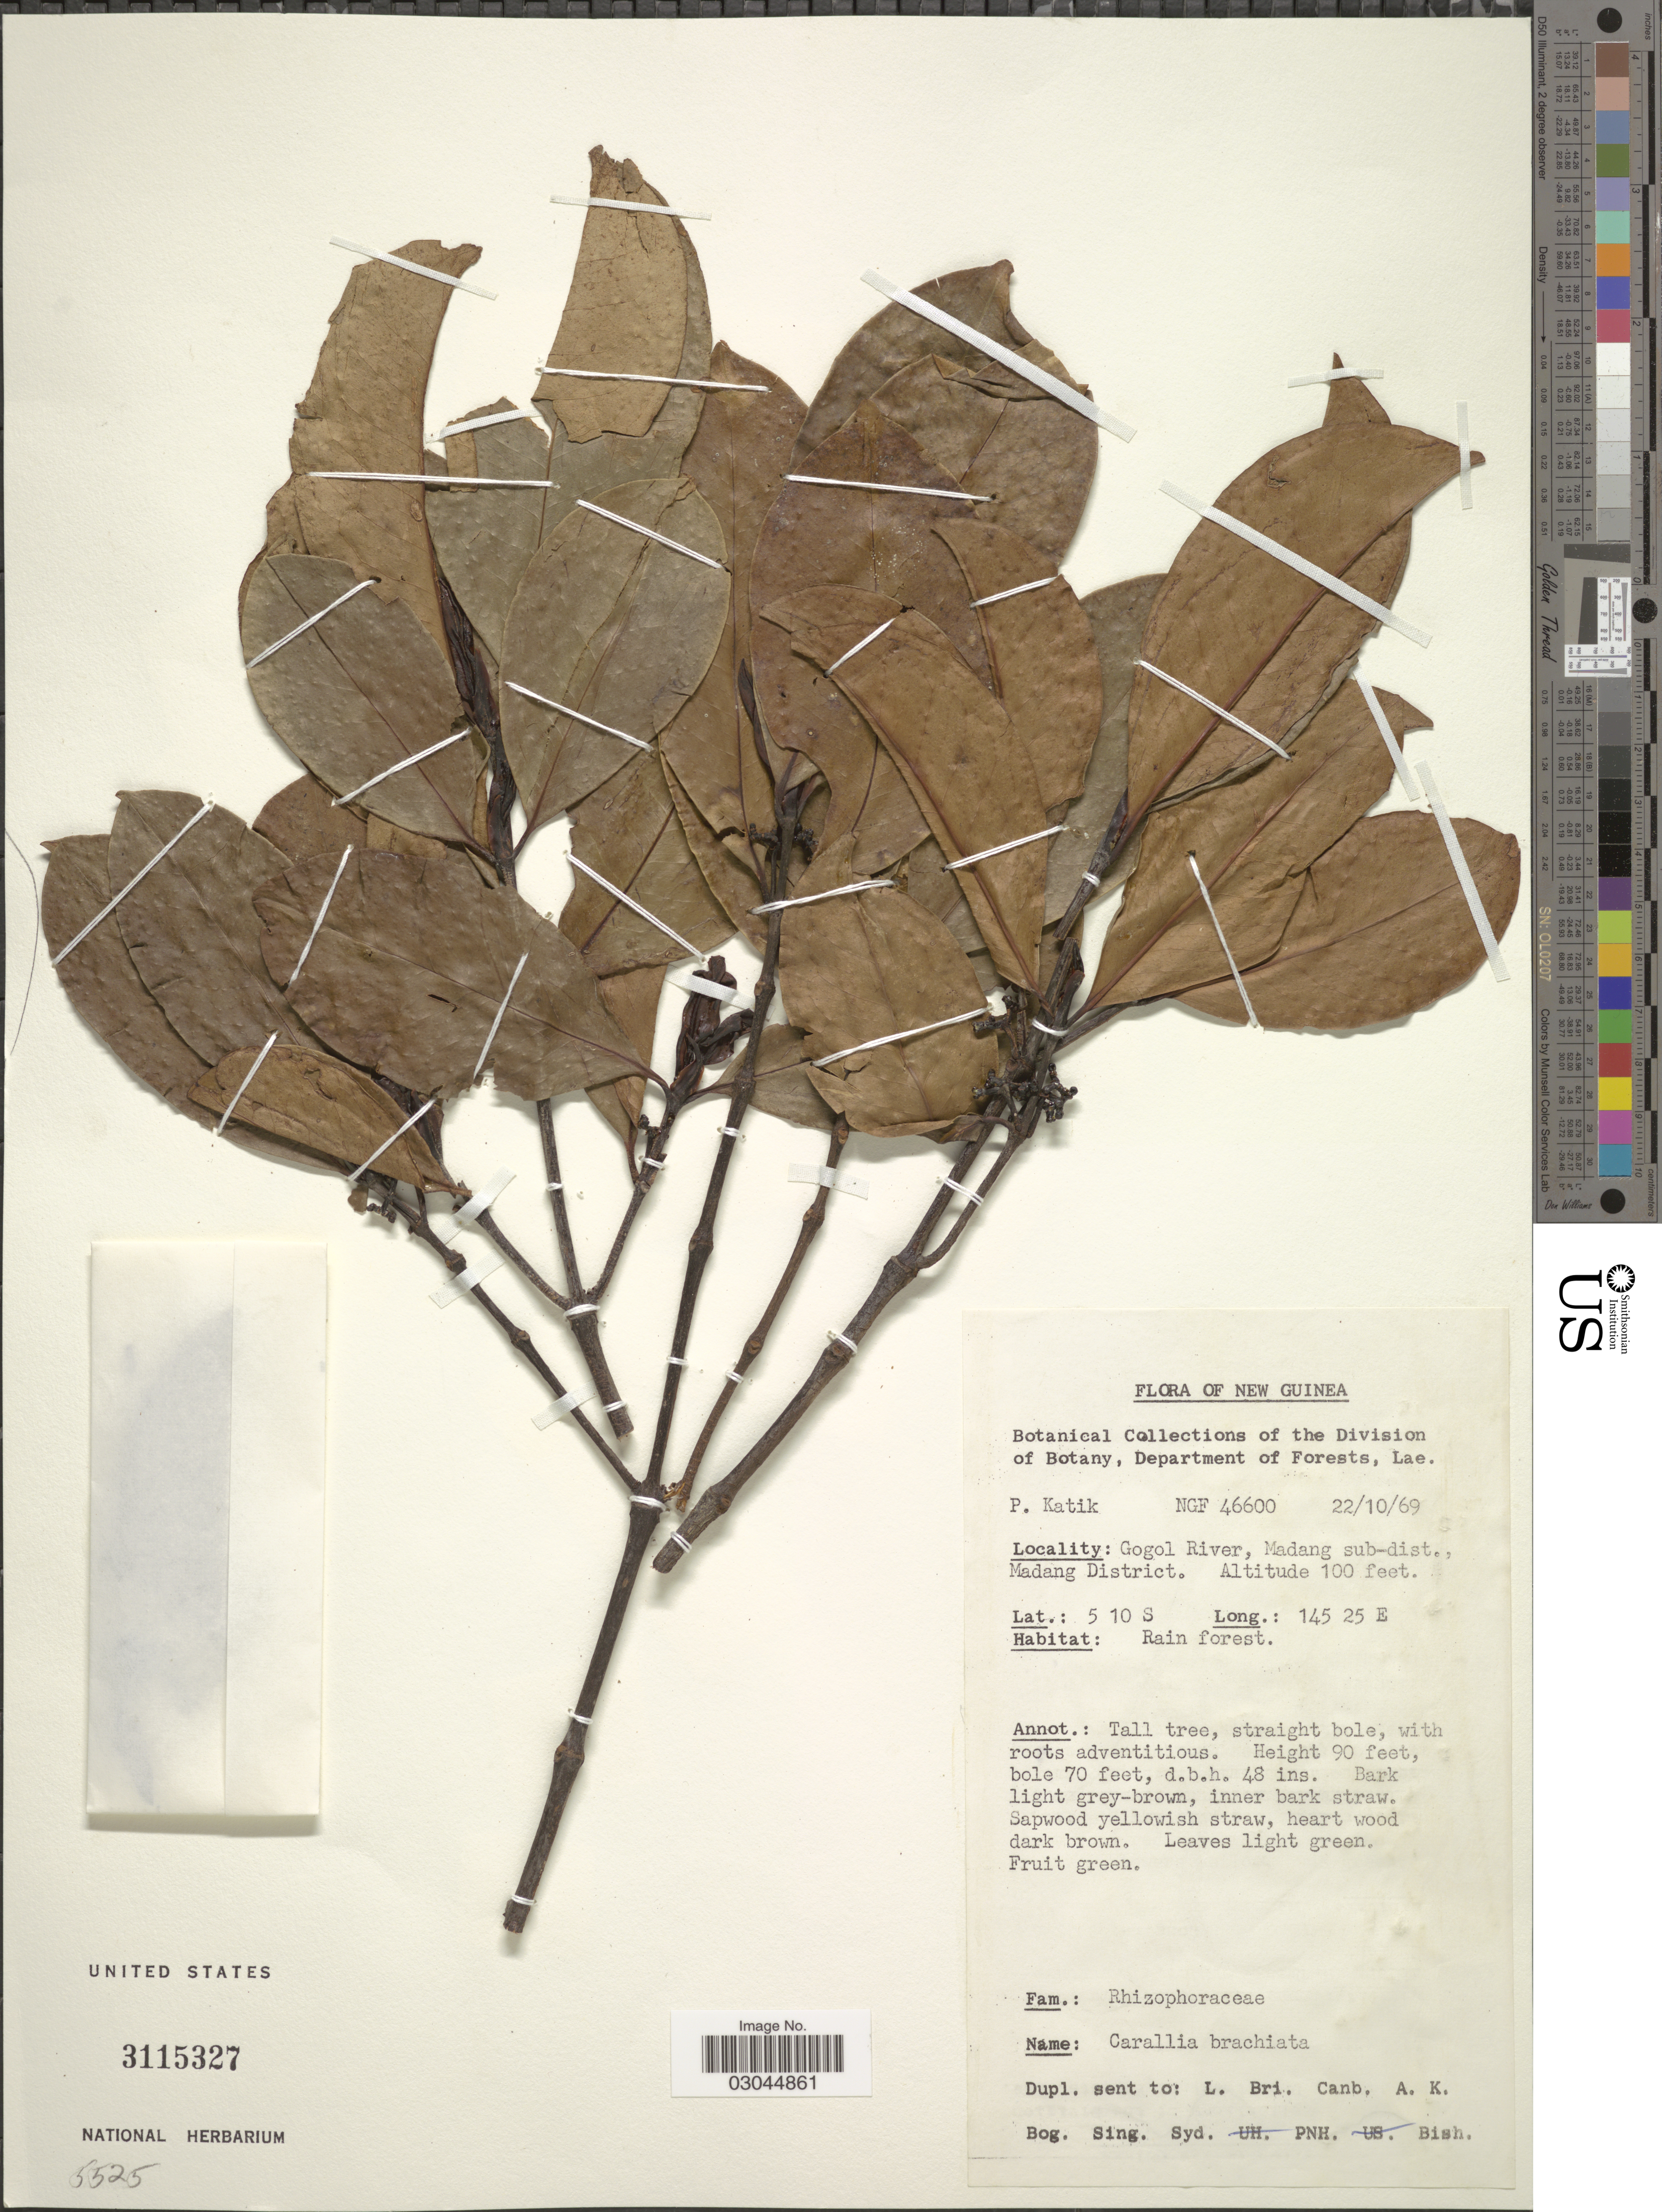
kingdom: Plantae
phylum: Tracheophyta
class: Magnoliopsida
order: Malpighiales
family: Rhizophoraceae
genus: Carallia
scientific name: Carallia brachiata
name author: (Lour.) Merr.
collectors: P. Katik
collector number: NGF 46600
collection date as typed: Transcribed d/m/y: 22/10/69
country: Papua New Guinea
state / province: Madang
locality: New Guinea. Gogol River, Madang sub-dist., Madang District.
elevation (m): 30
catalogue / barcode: US 3115327